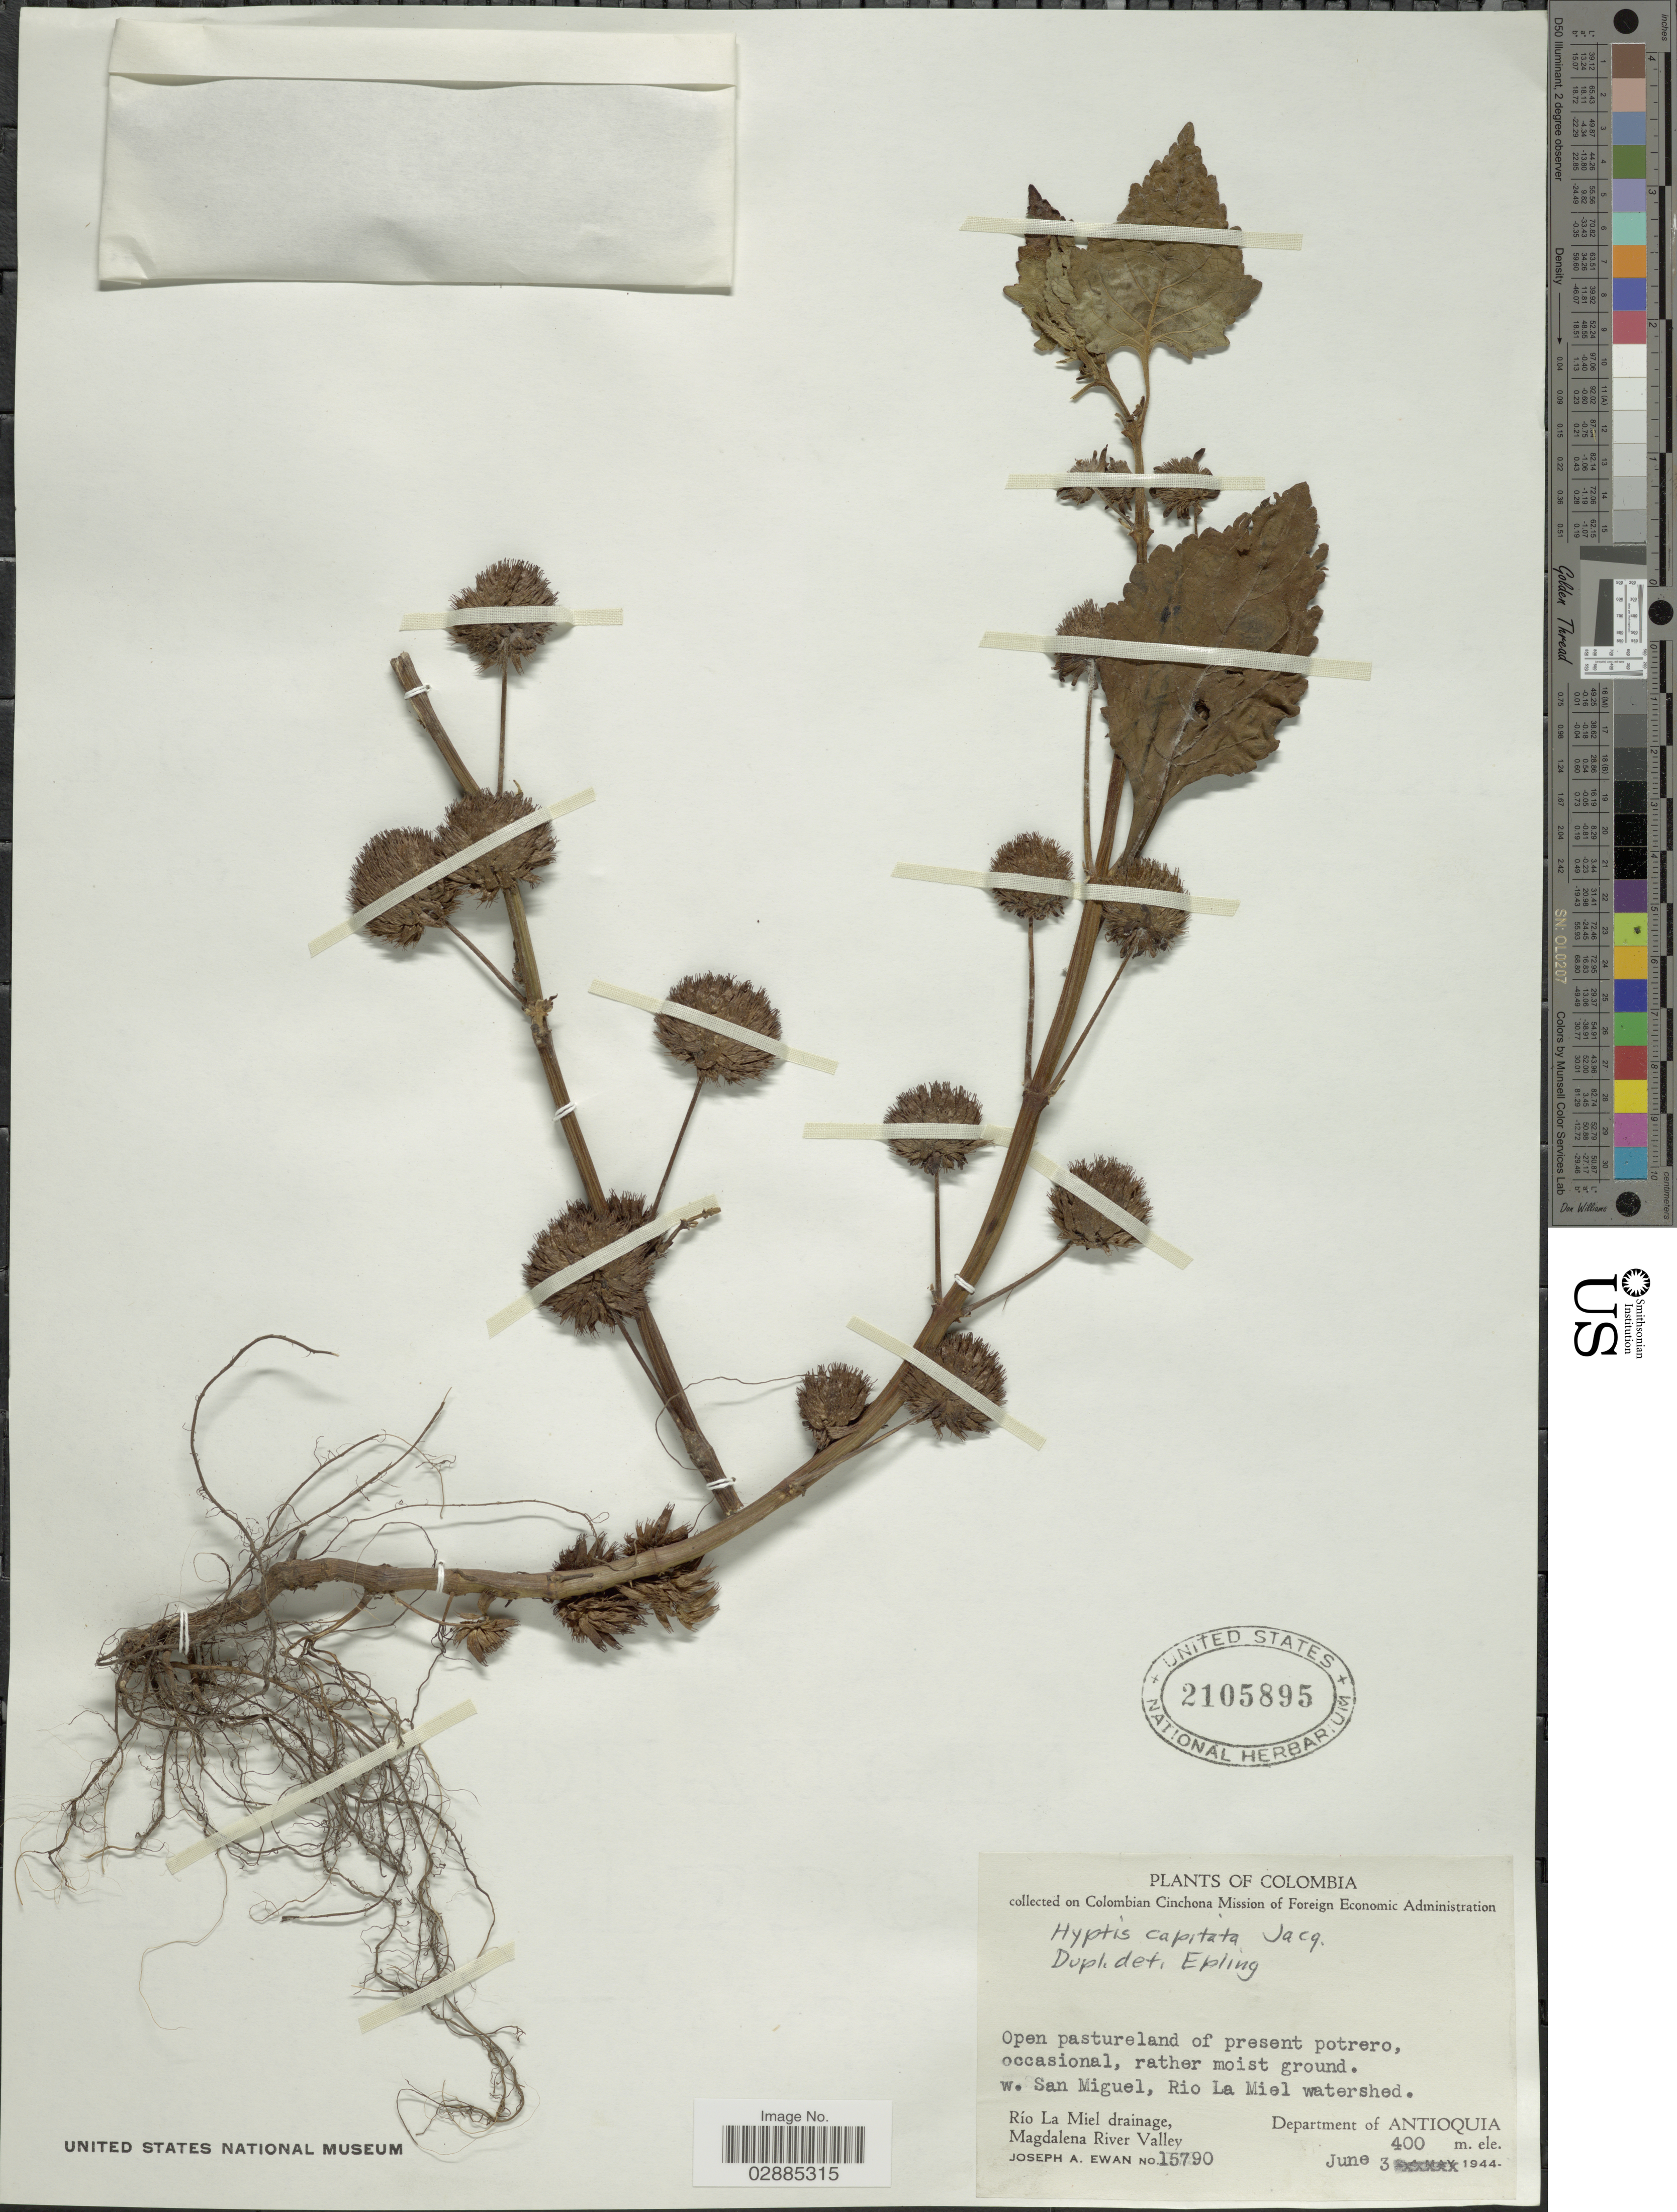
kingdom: Plantae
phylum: Tracheophyta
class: Magnoliopsida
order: Lamiales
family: Lamiaceae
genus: Hyptis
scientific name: Hyptis capitata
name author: Jacq.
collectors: J. A. Ewan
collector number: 15790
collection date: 1944-06-03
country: Colombia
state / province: Antioquia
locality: W. San Miguel, Rio La Miel watershed. Department of Antioquia.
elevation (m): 400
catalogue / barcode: US 2105895